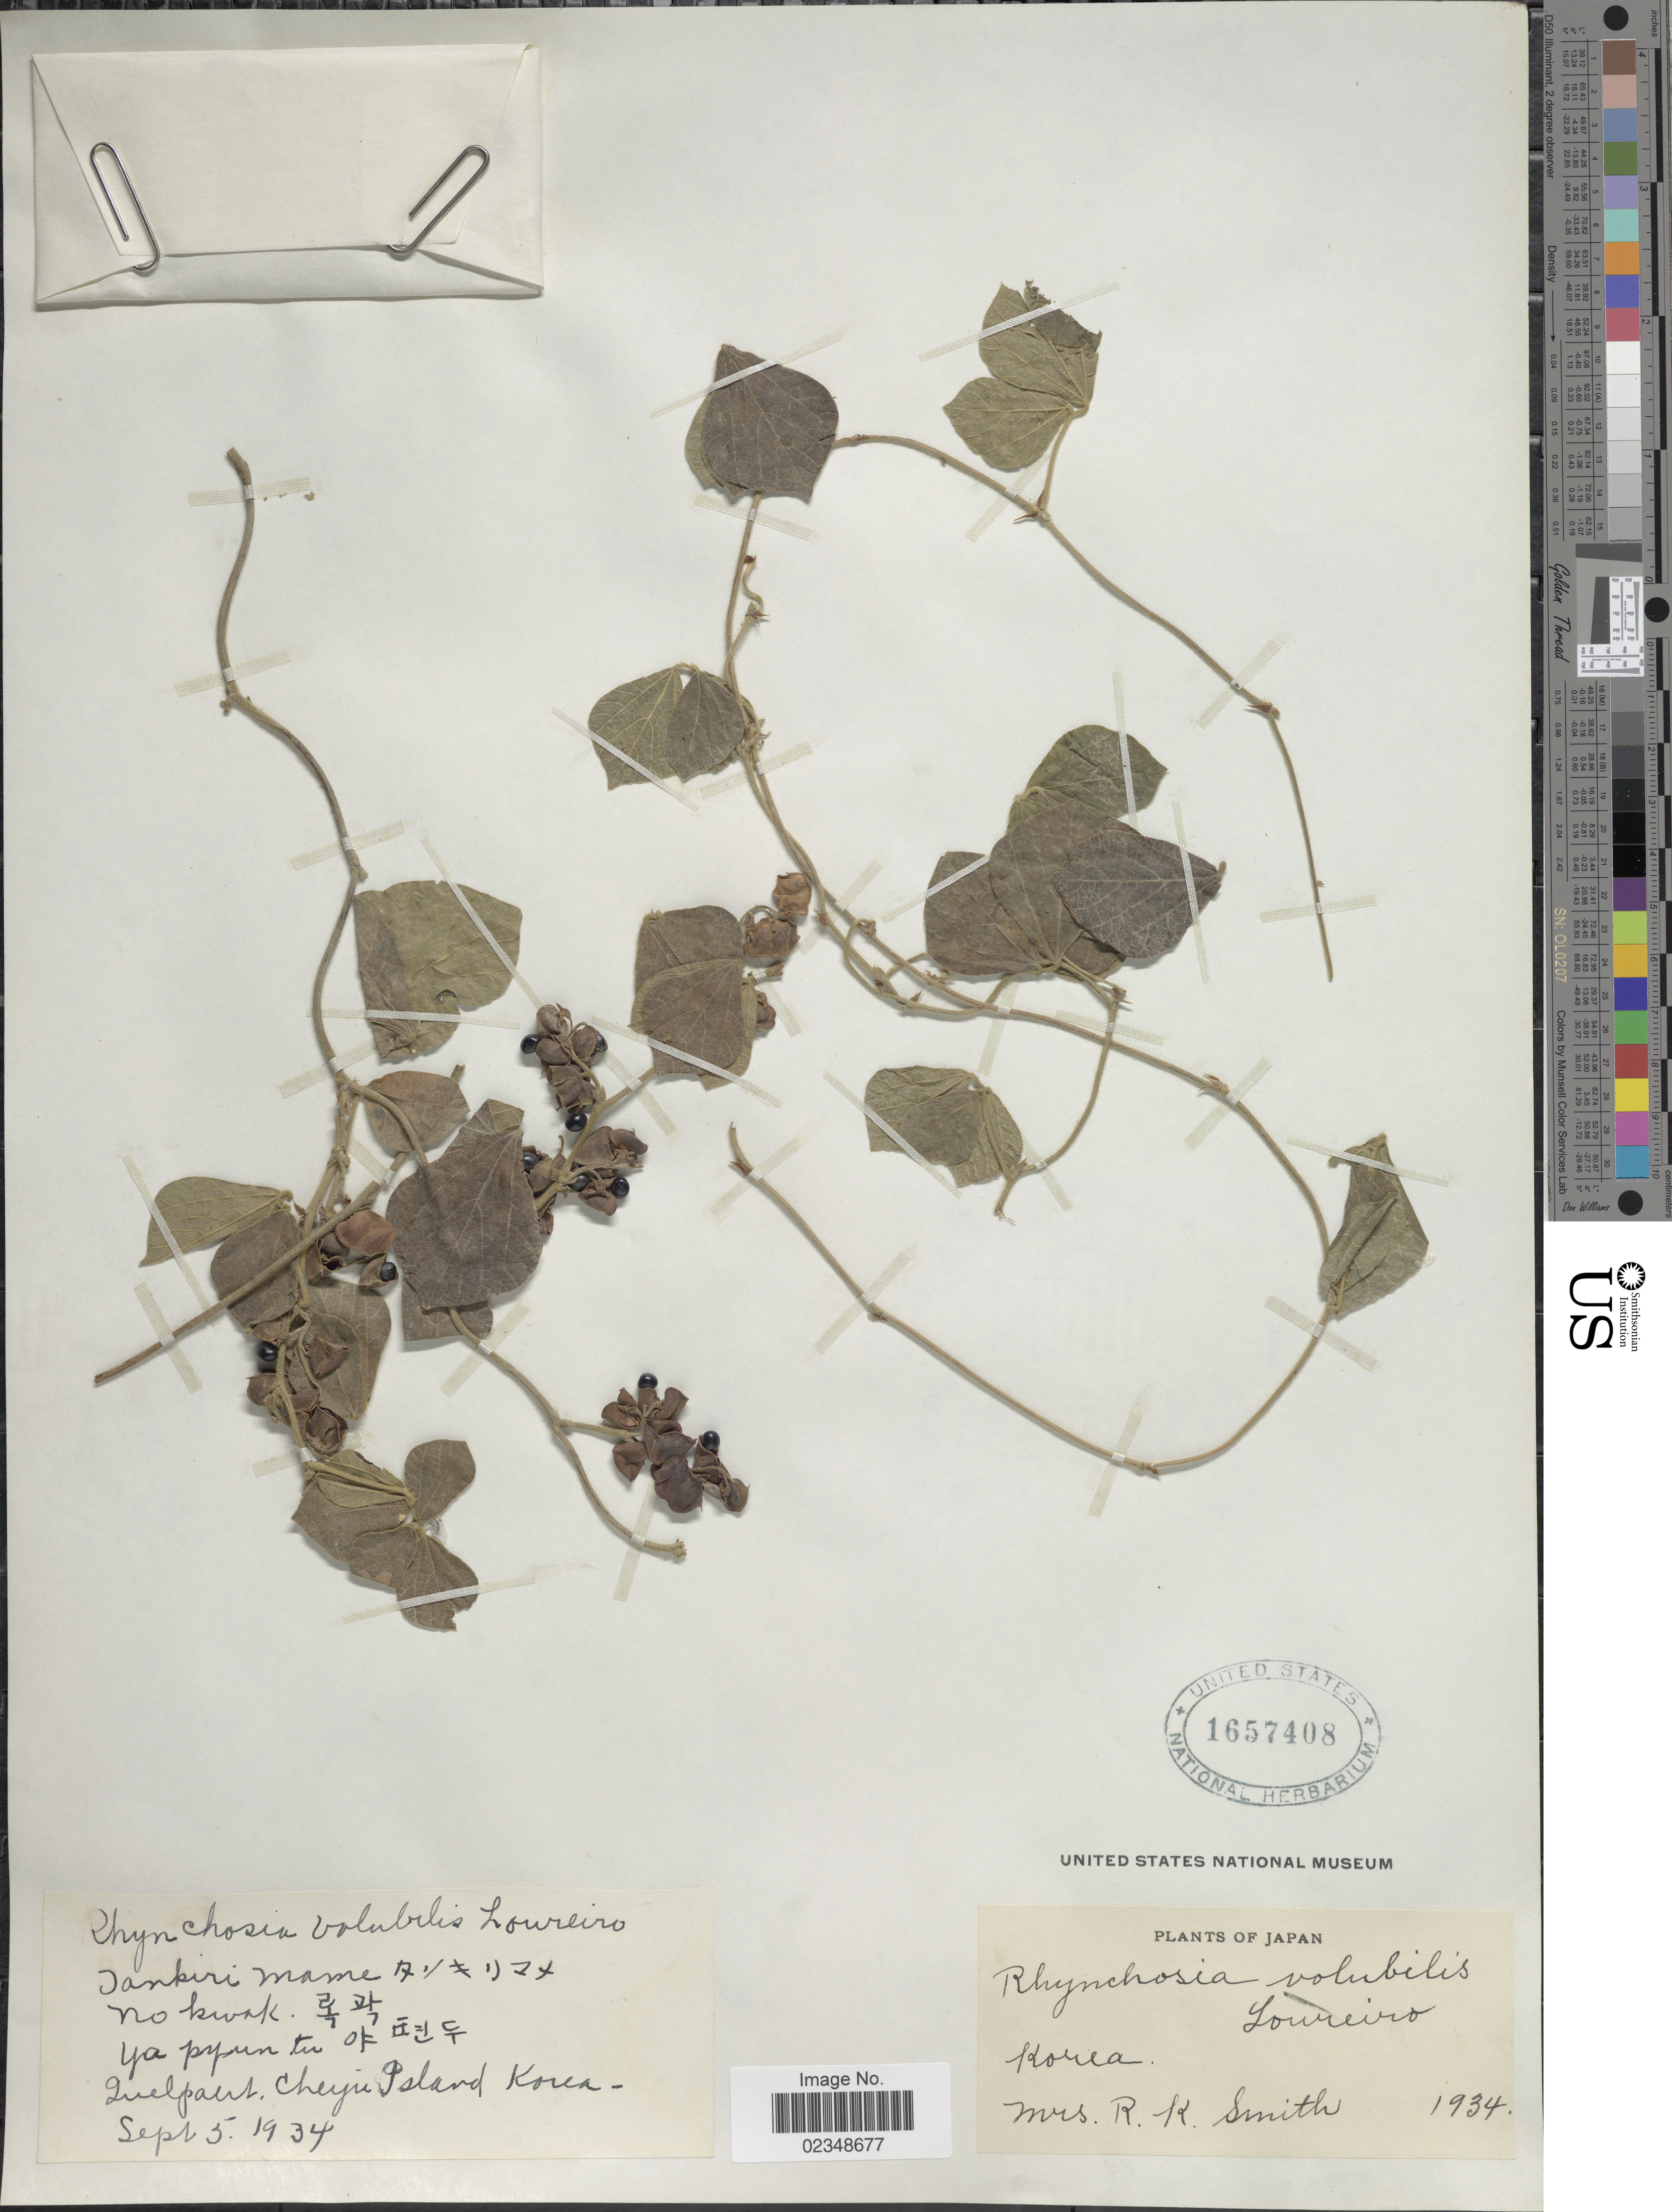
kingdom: Plantae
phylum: Tracheophyta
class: Magnoliopsida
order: Fabales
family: Fabaceae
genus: Rhynchosia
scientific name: Rhynchosia volubilis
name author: (Michx.) Wood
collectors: Mrs. R. K. Smith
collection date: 1934-09-05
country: North Korea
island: Jeju Island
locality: Quelpart Island (Quelpart Island). Cheyu Island, Korea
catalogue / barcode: US 1657408